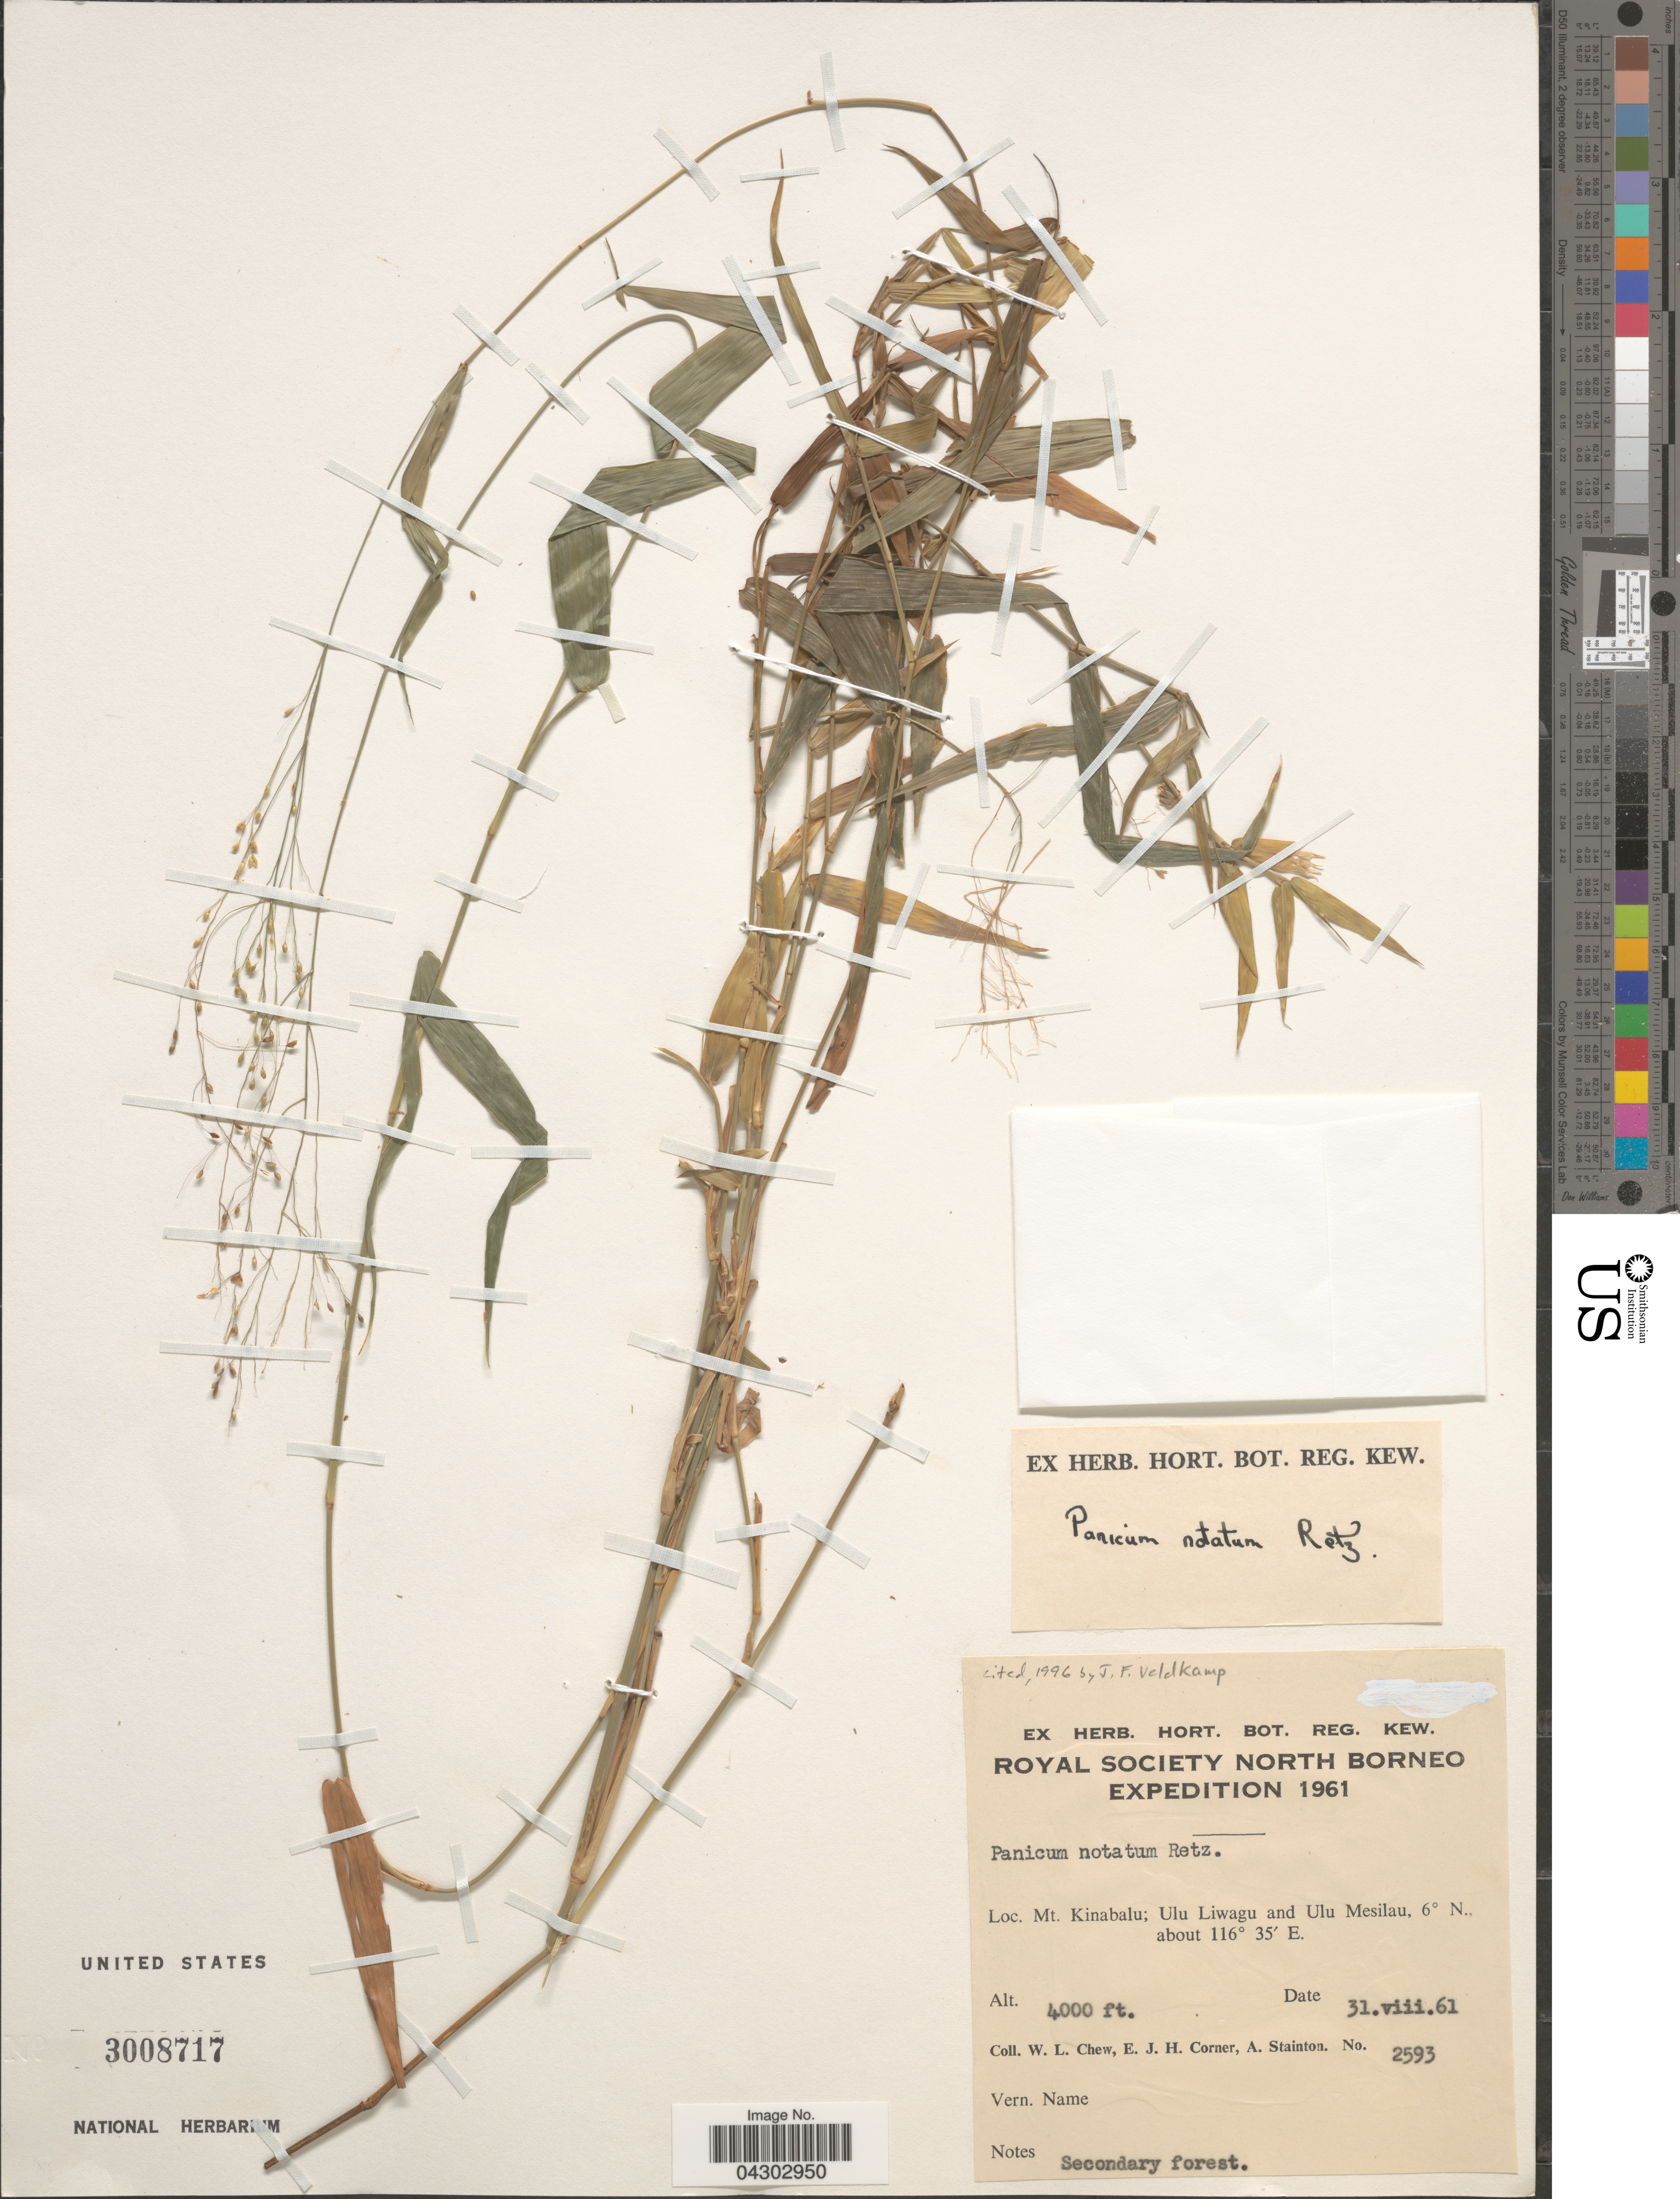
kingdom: Plantae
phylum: Tracheophyta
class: Liliopsida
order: Poales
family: Poaceae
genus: Panicum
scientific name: Panicum notatum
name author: Retz.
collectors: W. Chew, E. Corner & A. Stainton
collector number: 2593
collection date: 1961-08-31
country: Malaysia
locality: Royal Society North Borneo Expedition 1961. Mt. Kinabalu+ Ulu Liwagu and Ulu Mesilau.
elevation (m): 1219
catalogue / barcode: US 3008717